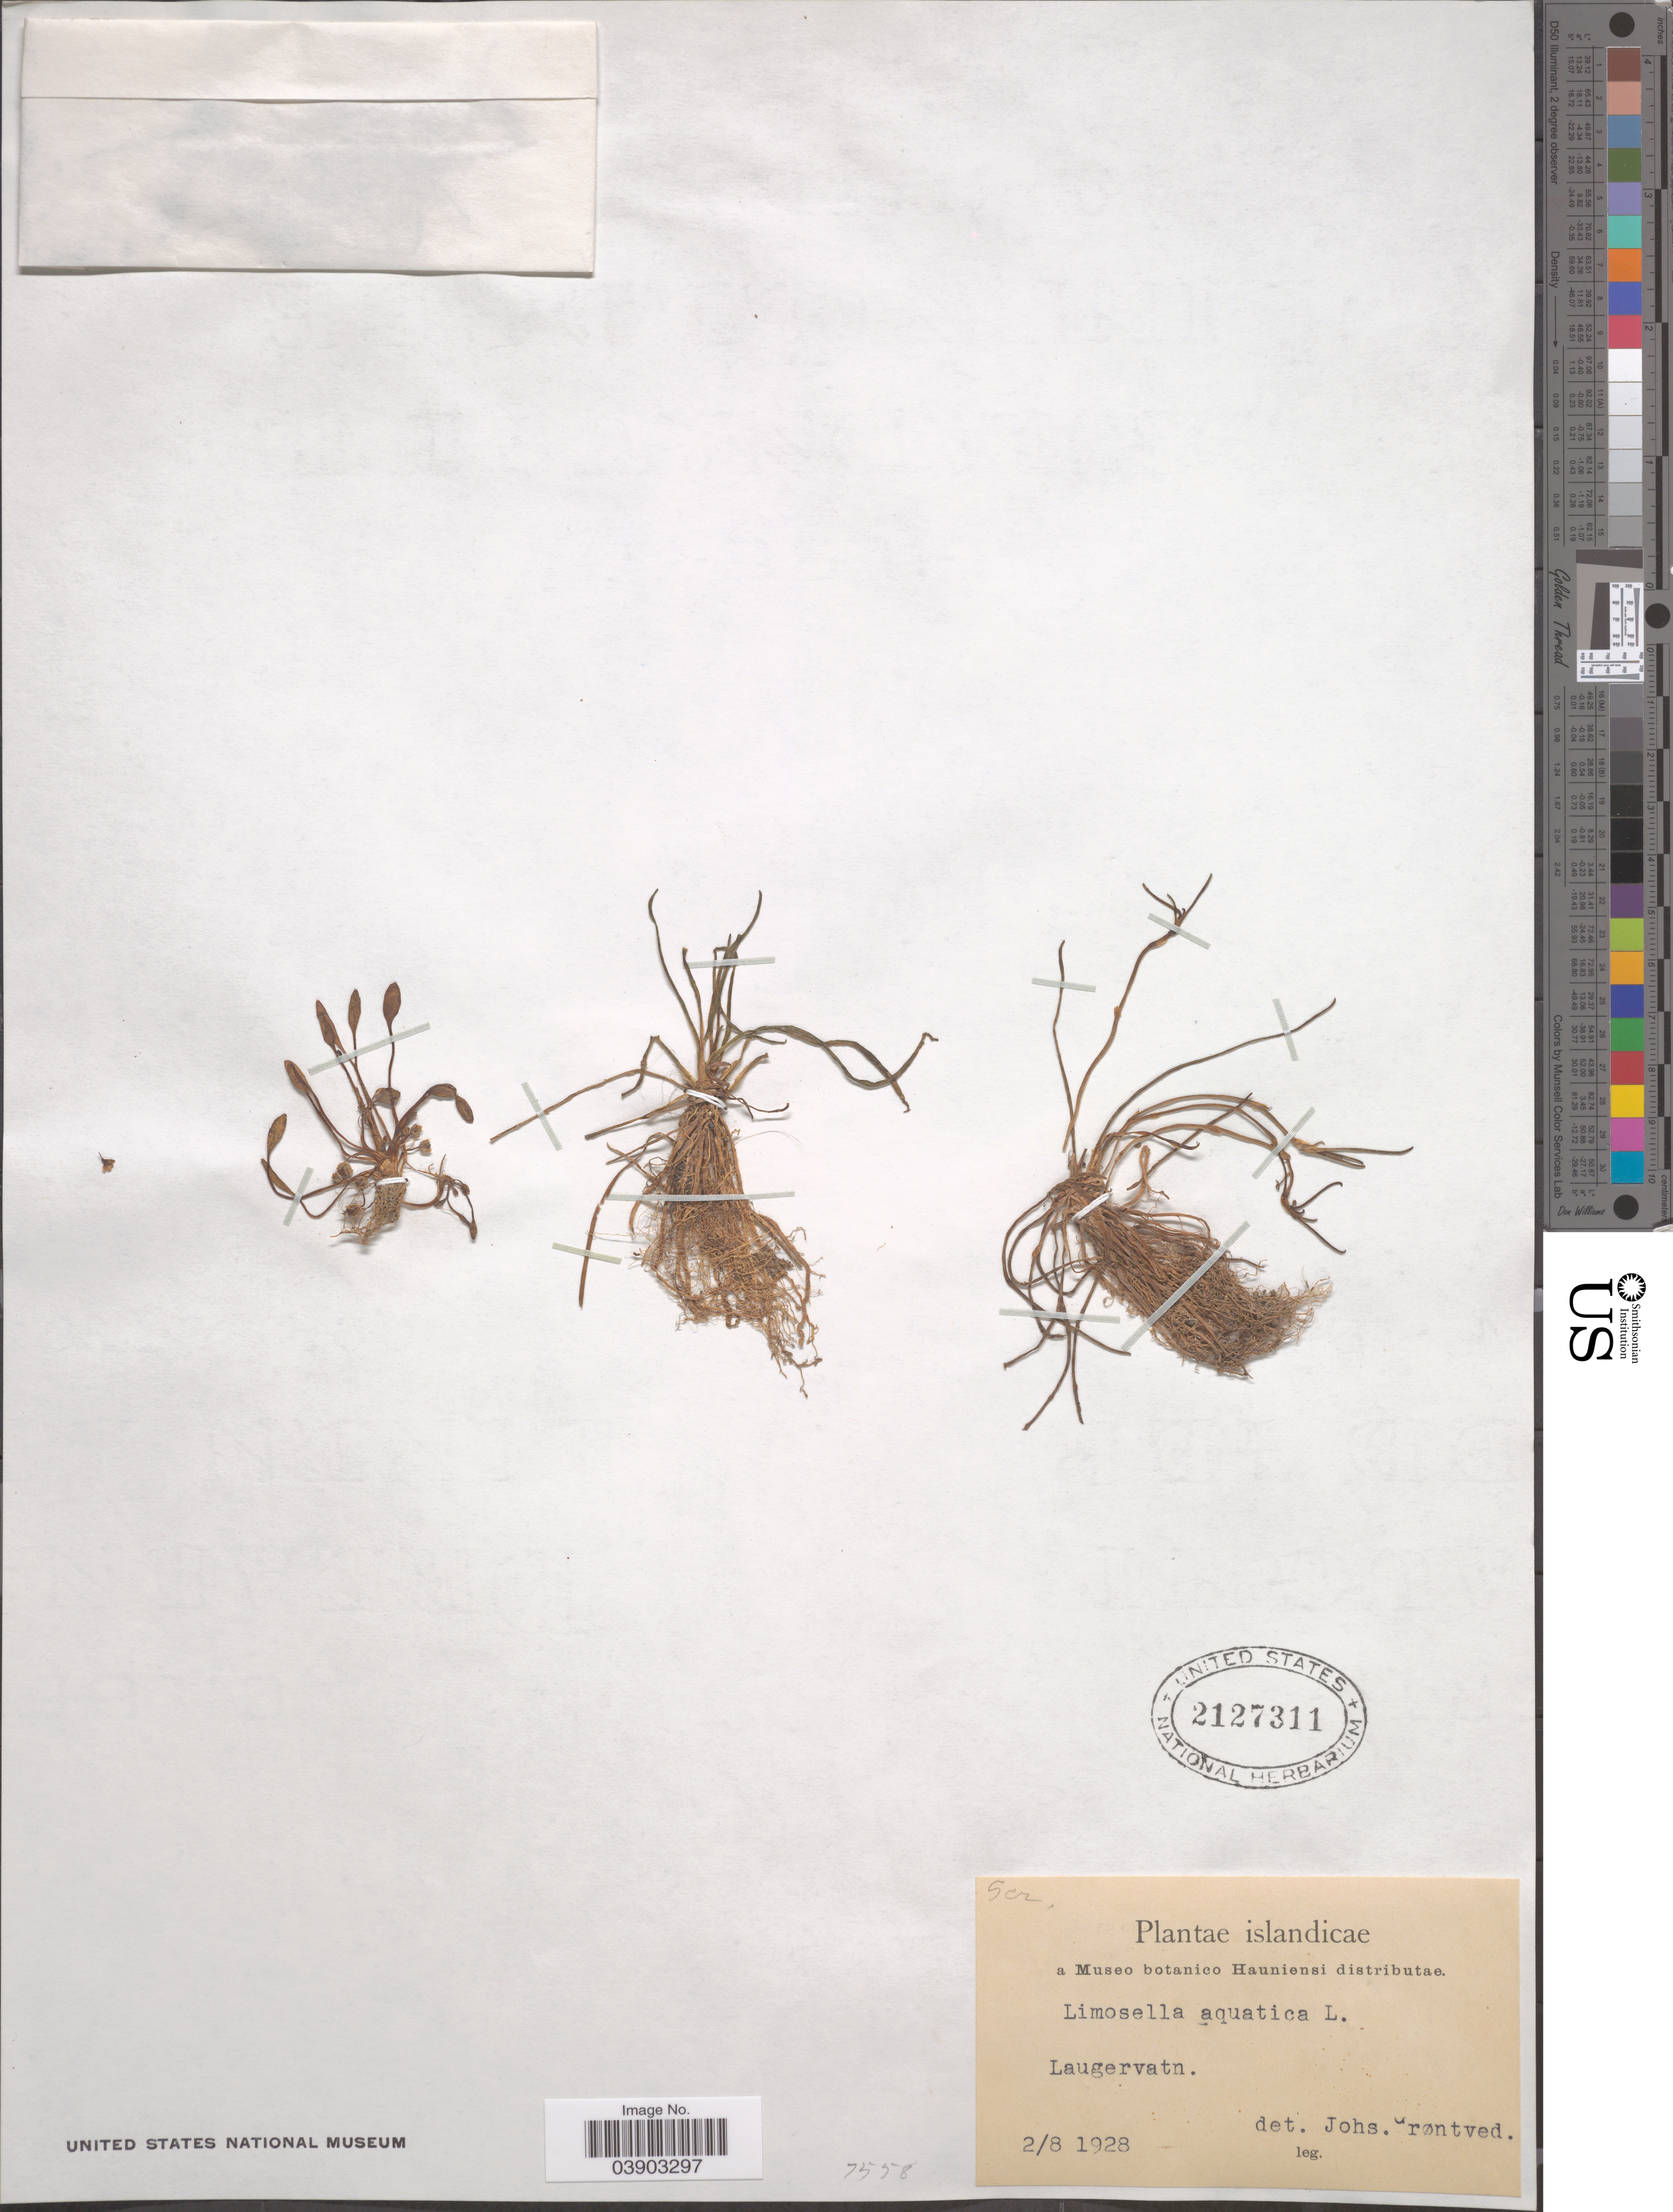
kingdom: Plantae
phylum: Tracheophyta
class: Magnoliopsida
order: Lamiales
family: Scrophulariaceae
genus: Limosella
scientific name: Limosella aquatica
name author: L.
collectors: J. Grøntved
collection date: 1928-08-02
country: Iceland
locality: Laugervatn.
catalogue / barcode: US 2127311